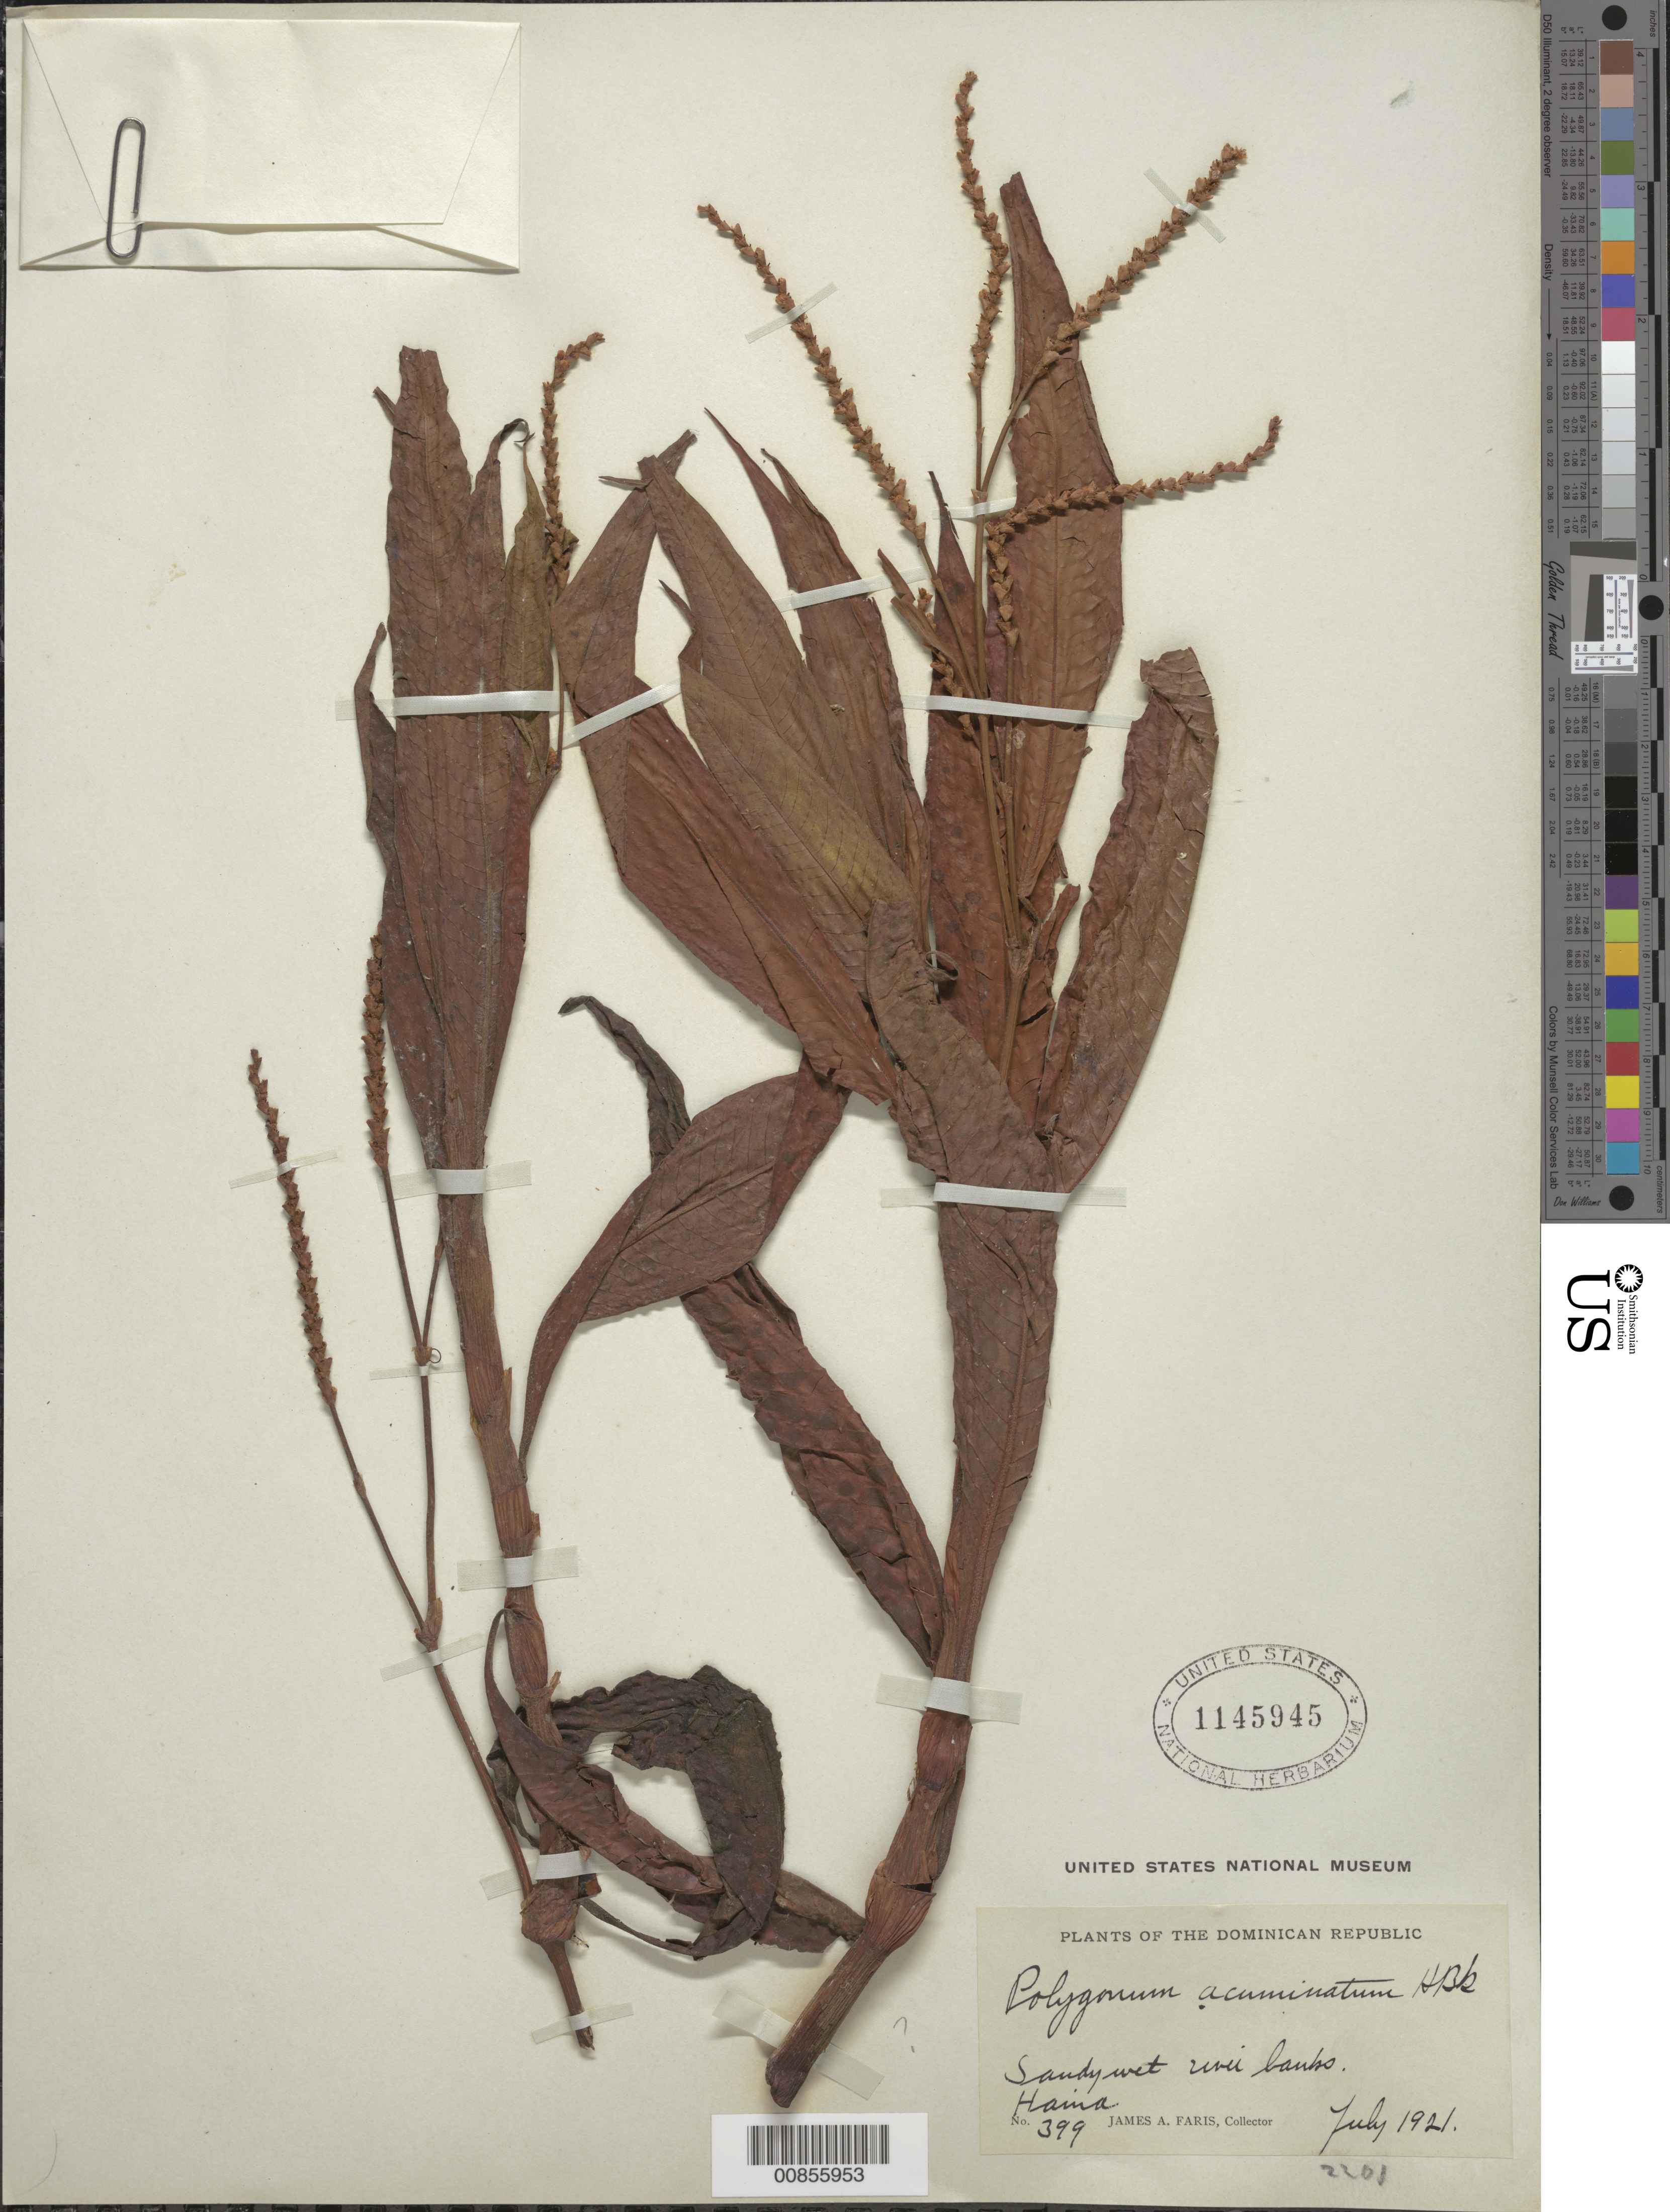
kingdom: Plantae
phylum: Tracheophyta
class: Magnoliopsida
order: Caryophyllales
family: Polygonaceae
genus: Polygonum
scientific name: Polygonum acuminatum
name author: Kunth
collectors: J. Faris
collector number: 399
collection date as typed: Jul 1921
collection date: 1921-07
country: Dominican Republic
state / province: San Cristóbal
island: Hispaniola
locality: Haina.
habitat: Sandy wet river banks.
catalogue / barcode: US 1145945